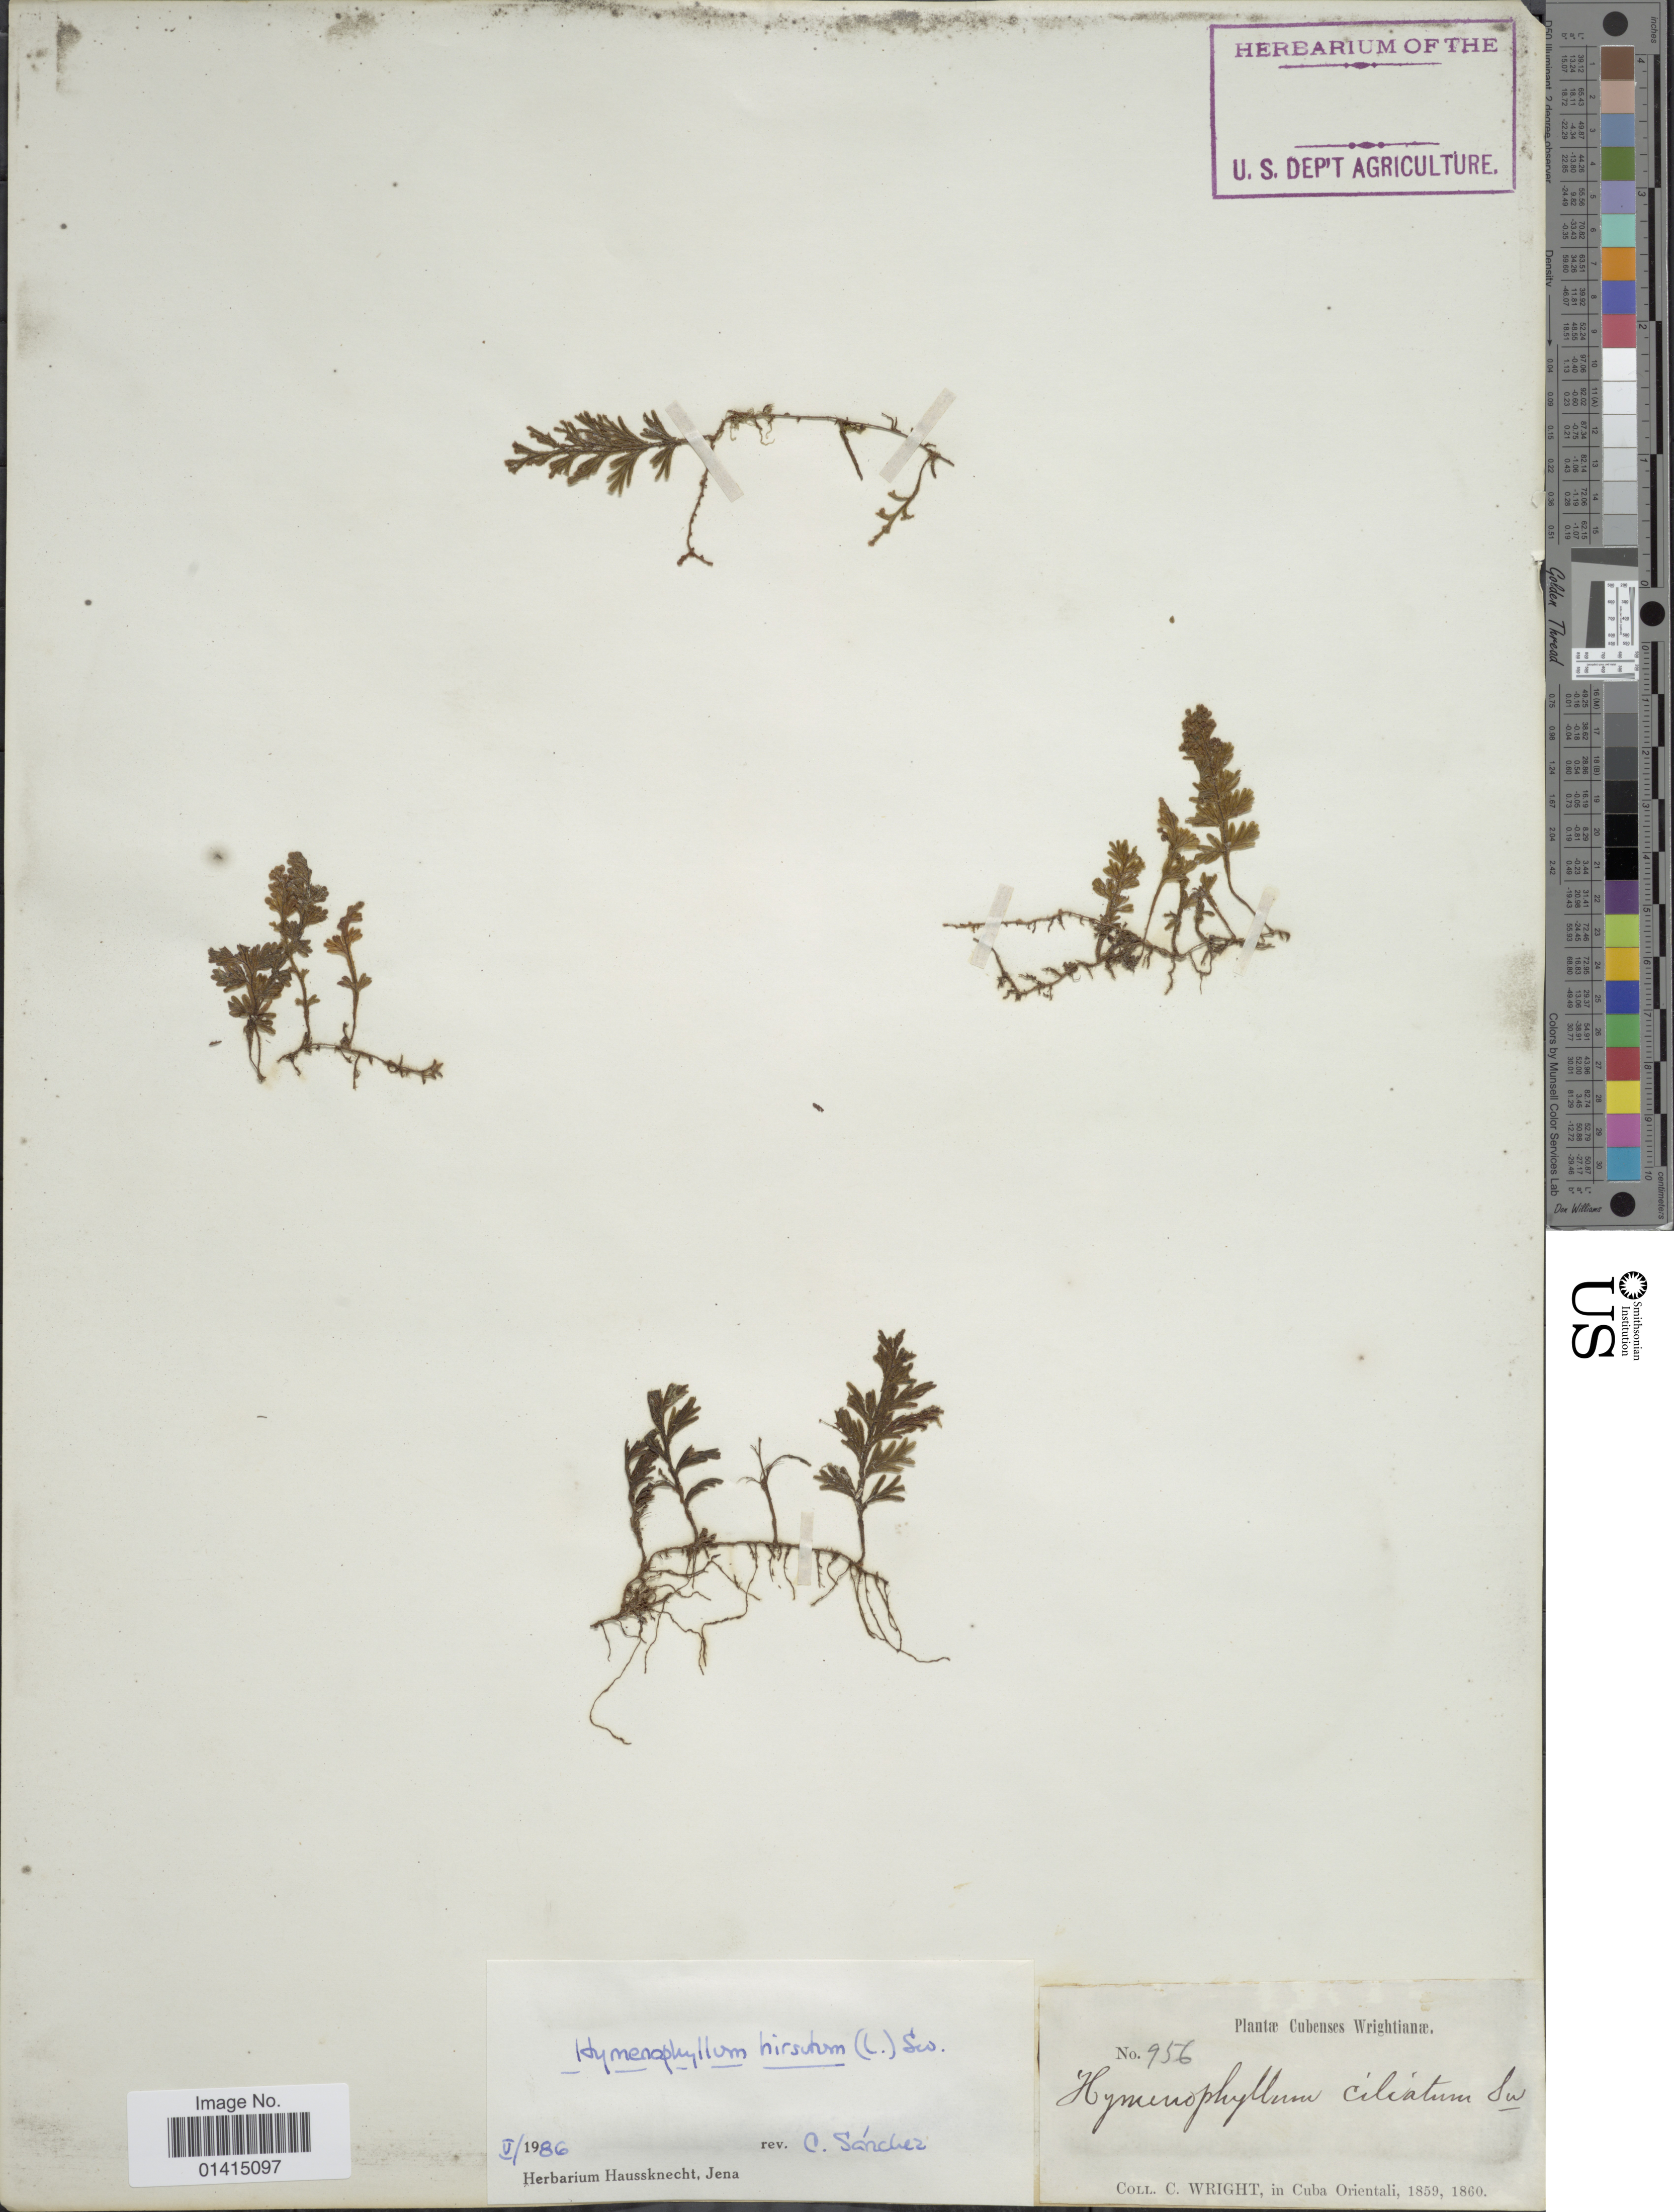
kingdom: Plantae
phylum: Tracheophyta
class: Polypodiopsida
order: Hymenophyllales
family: Hymenophyllaceae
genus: Hymenophyllum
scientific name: Hymenophyllum hirsutum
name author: (L.) Sw.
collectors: C. Wright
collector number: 956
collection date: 1859/1860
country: Cuba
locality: Cuba orientali